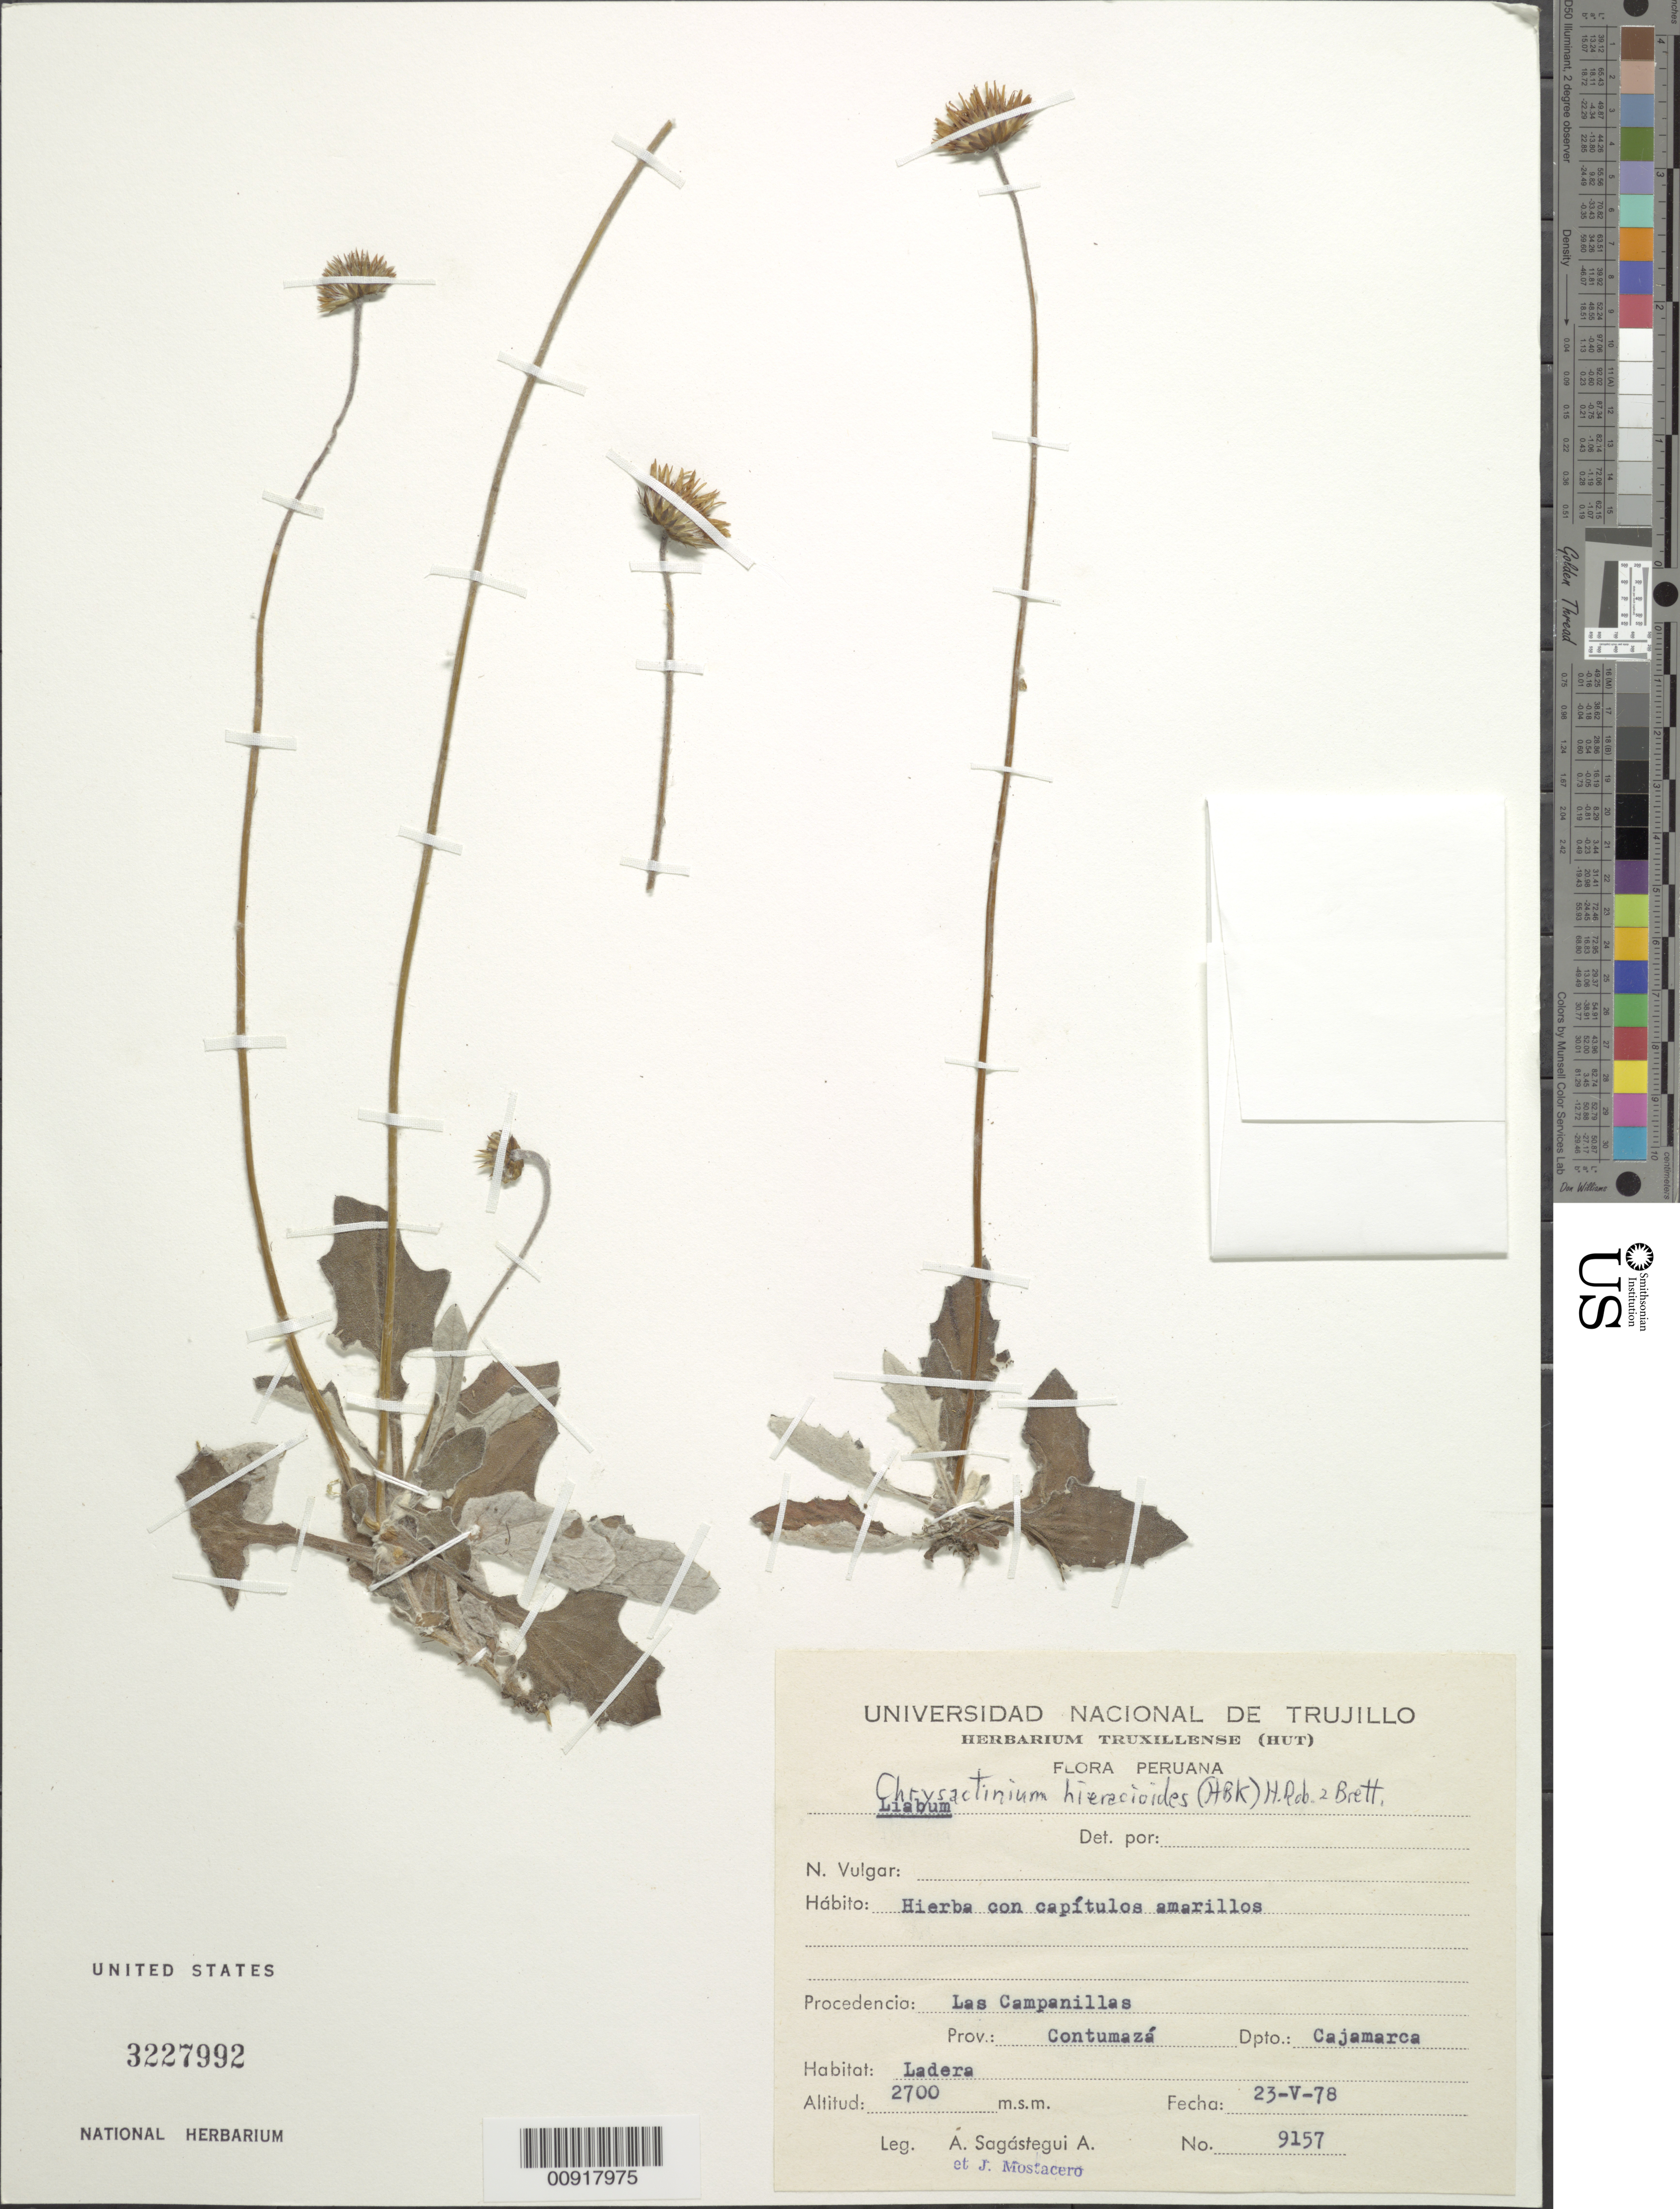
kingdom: Plantae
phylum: Tracheophyta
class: Magnoliopsida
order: Asterales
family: Asteraceae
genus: Chrysactinium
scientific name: Chrysactinium hieracioides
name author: (Kunth) H. Rob. & Brettell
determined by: Robinson, Harold E., (US)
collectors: A. Sagástegui A. & J. Mostacero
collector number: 9157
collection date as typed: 23 May 1978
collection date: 1978-05-23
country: Peru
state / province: Cajamarca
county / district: Contumazá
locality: Prov. Contumazá, Dpto. Cajamarca, Las Campanillas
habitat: Ladera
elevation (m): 2900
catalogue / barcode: US 3227992